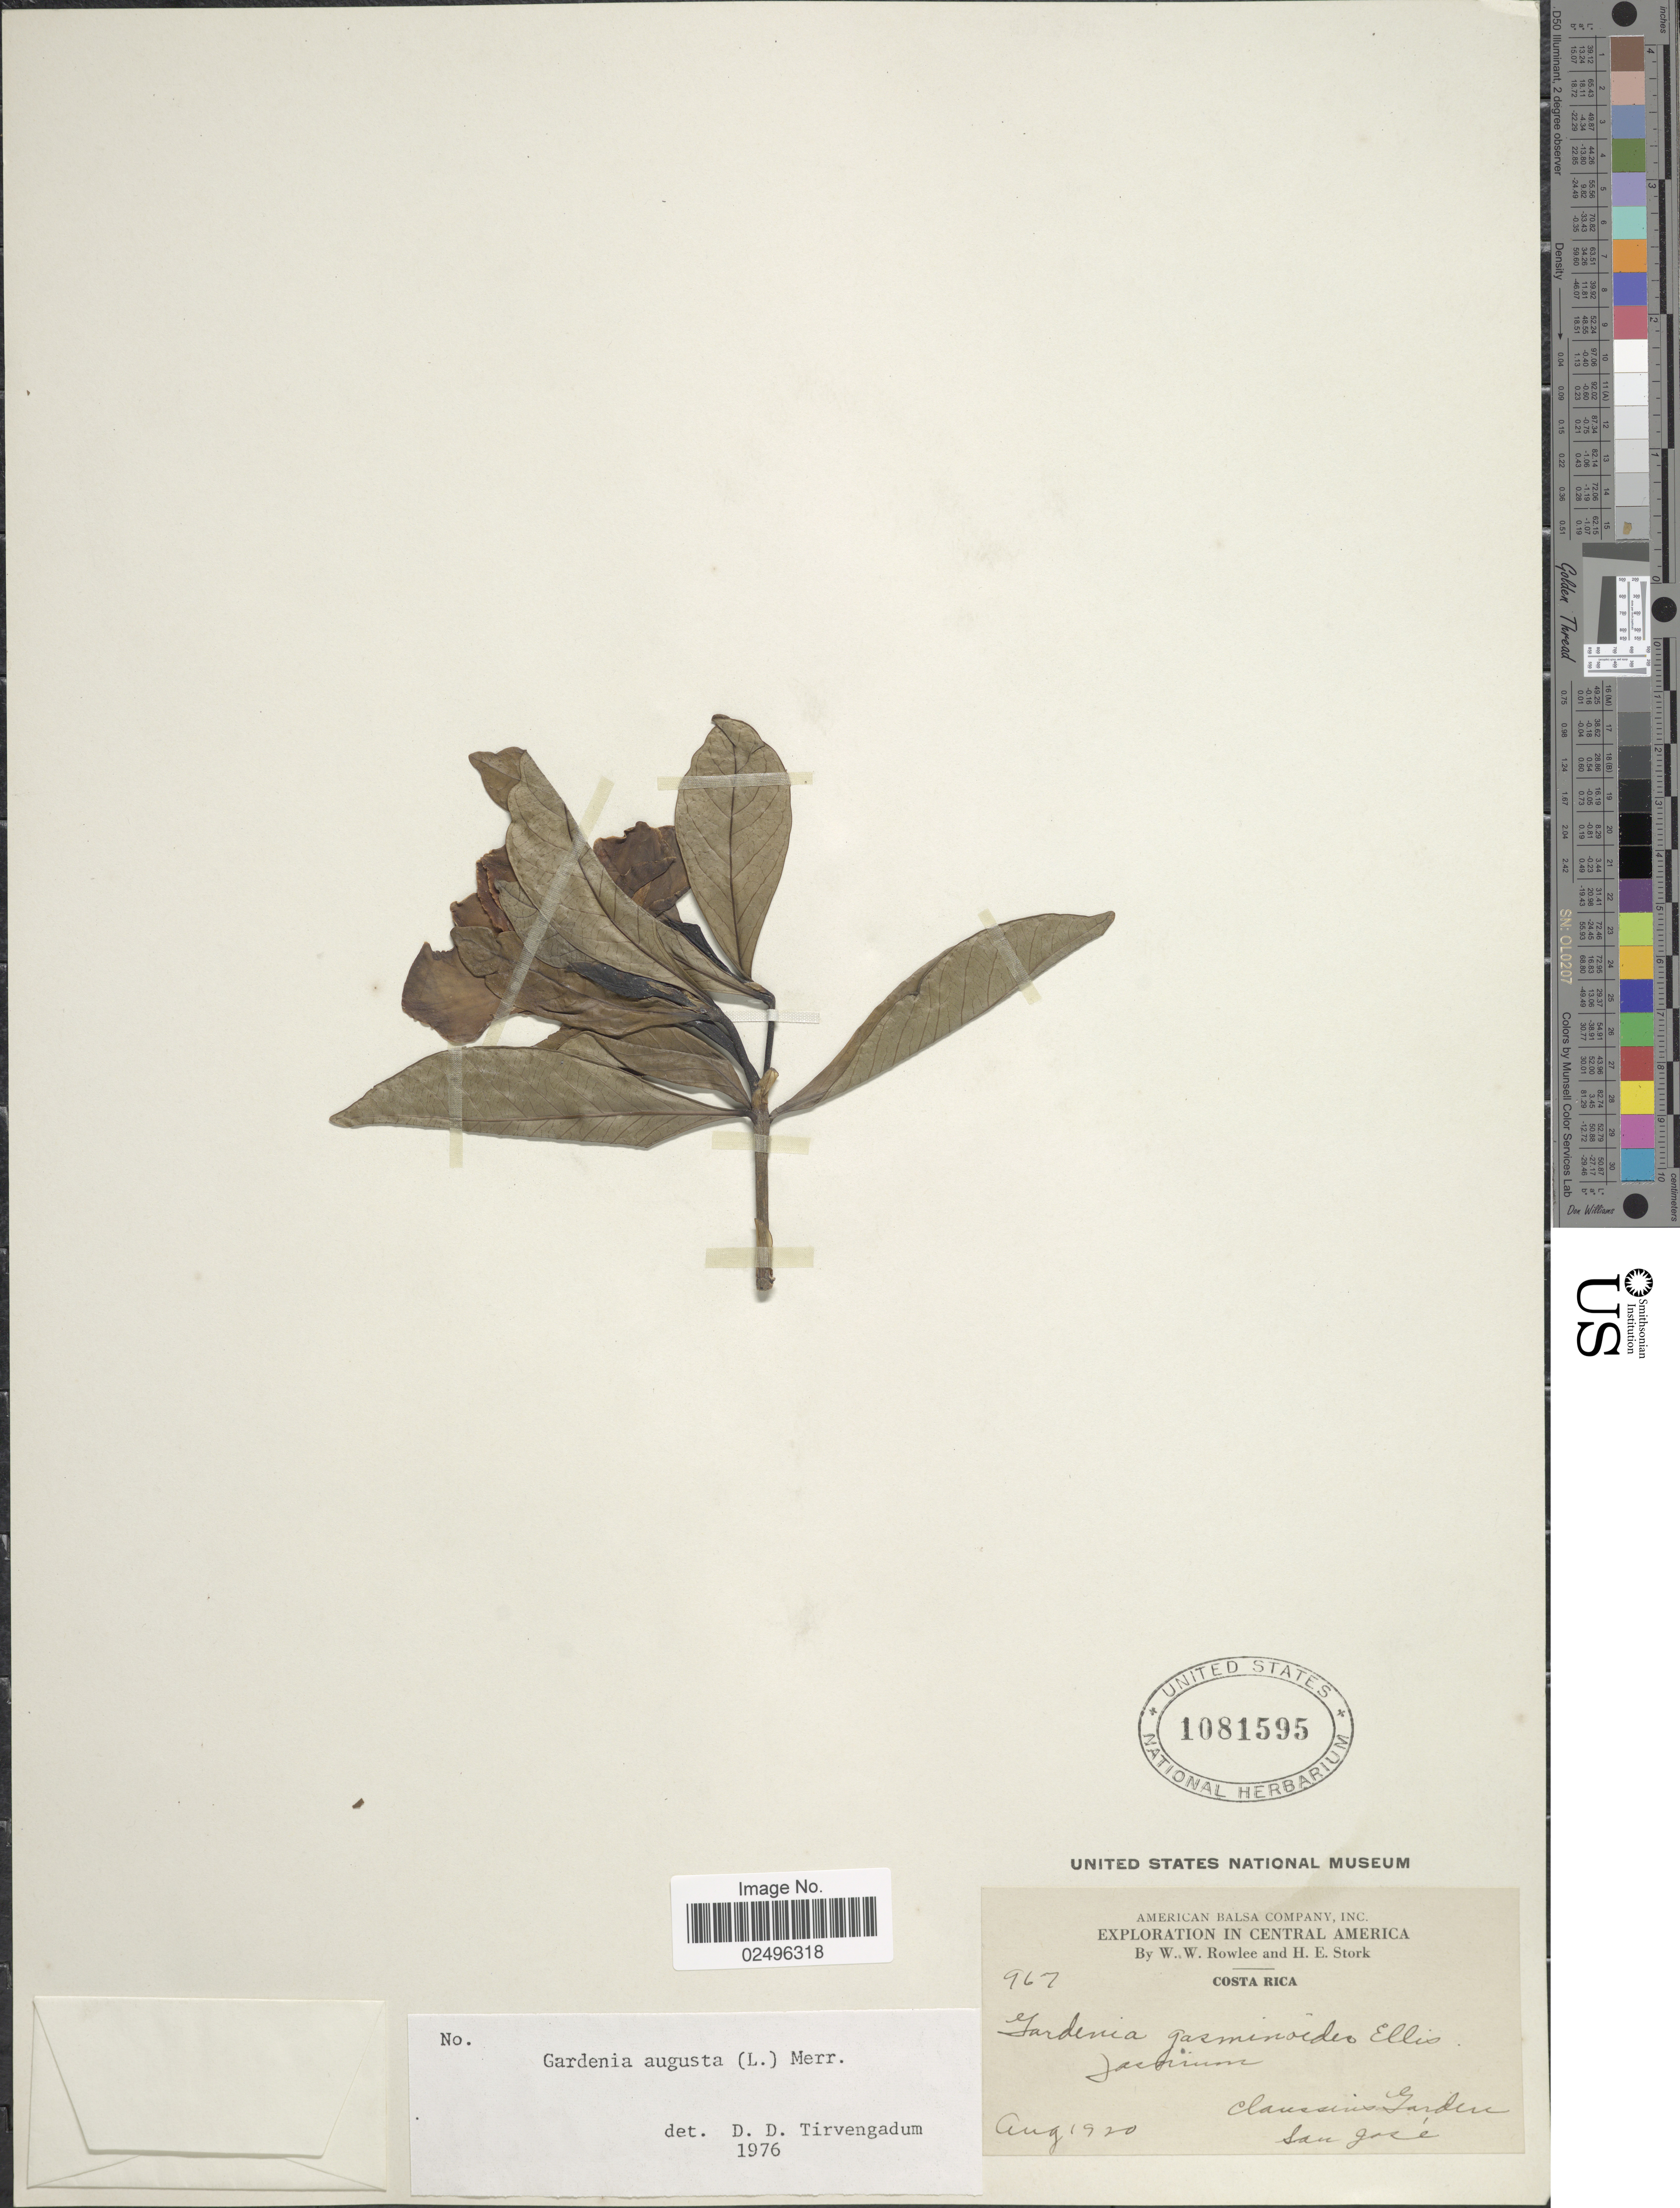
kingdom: Plantae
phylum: Tracheophyta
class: Magnoliopsida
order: Gentianales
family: Rubiaceae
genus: Gardenia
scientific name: Gardenia augusta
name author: (L.) Merr.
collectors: W. W. Rowlee & H. E. Stork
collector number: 967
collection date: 1920-08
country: Costa Rica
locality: Claussen's Garden, San José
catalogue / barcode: US 1081595